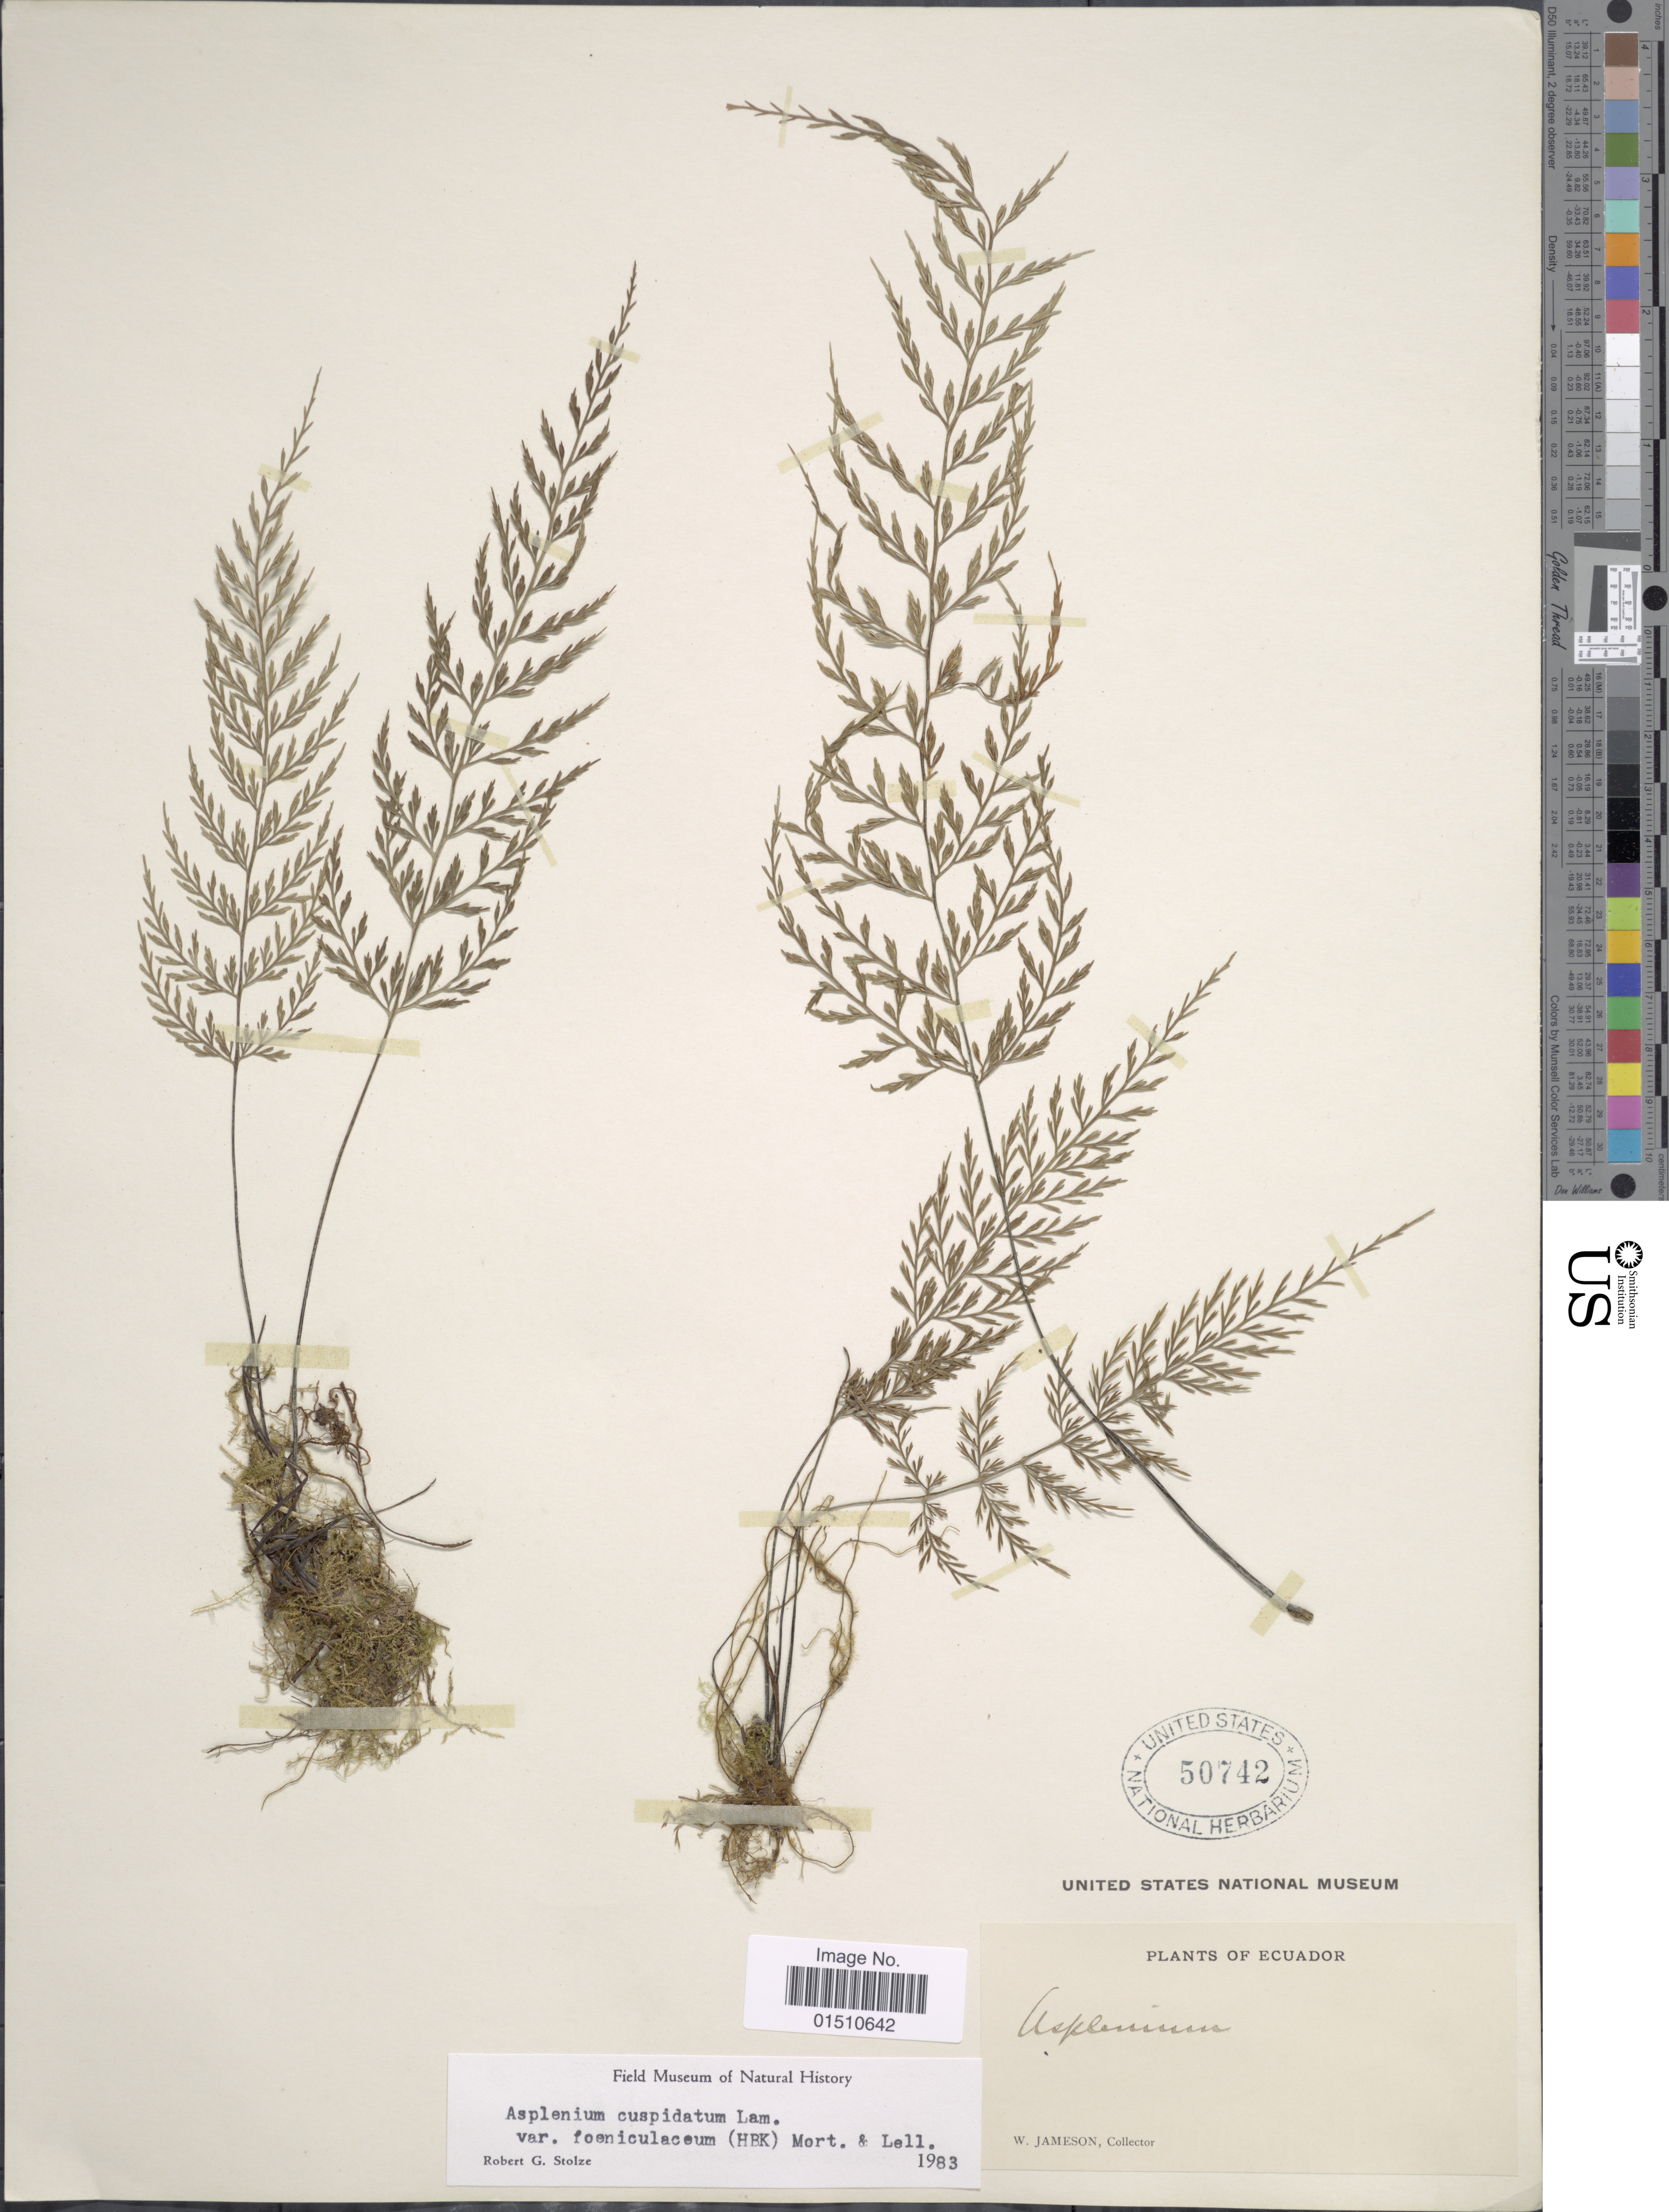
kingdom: Plantae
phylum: Tracheophyta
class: Polypodiopsida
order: Polypodiales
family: Aspleniaceae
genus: Asplenium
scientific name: Asplenium cuspidatum var. foeniculaceum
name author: (Kunth) C.V. Morton & Lellinger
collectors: W. Jameson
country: Ecuador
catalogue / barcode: US 50742